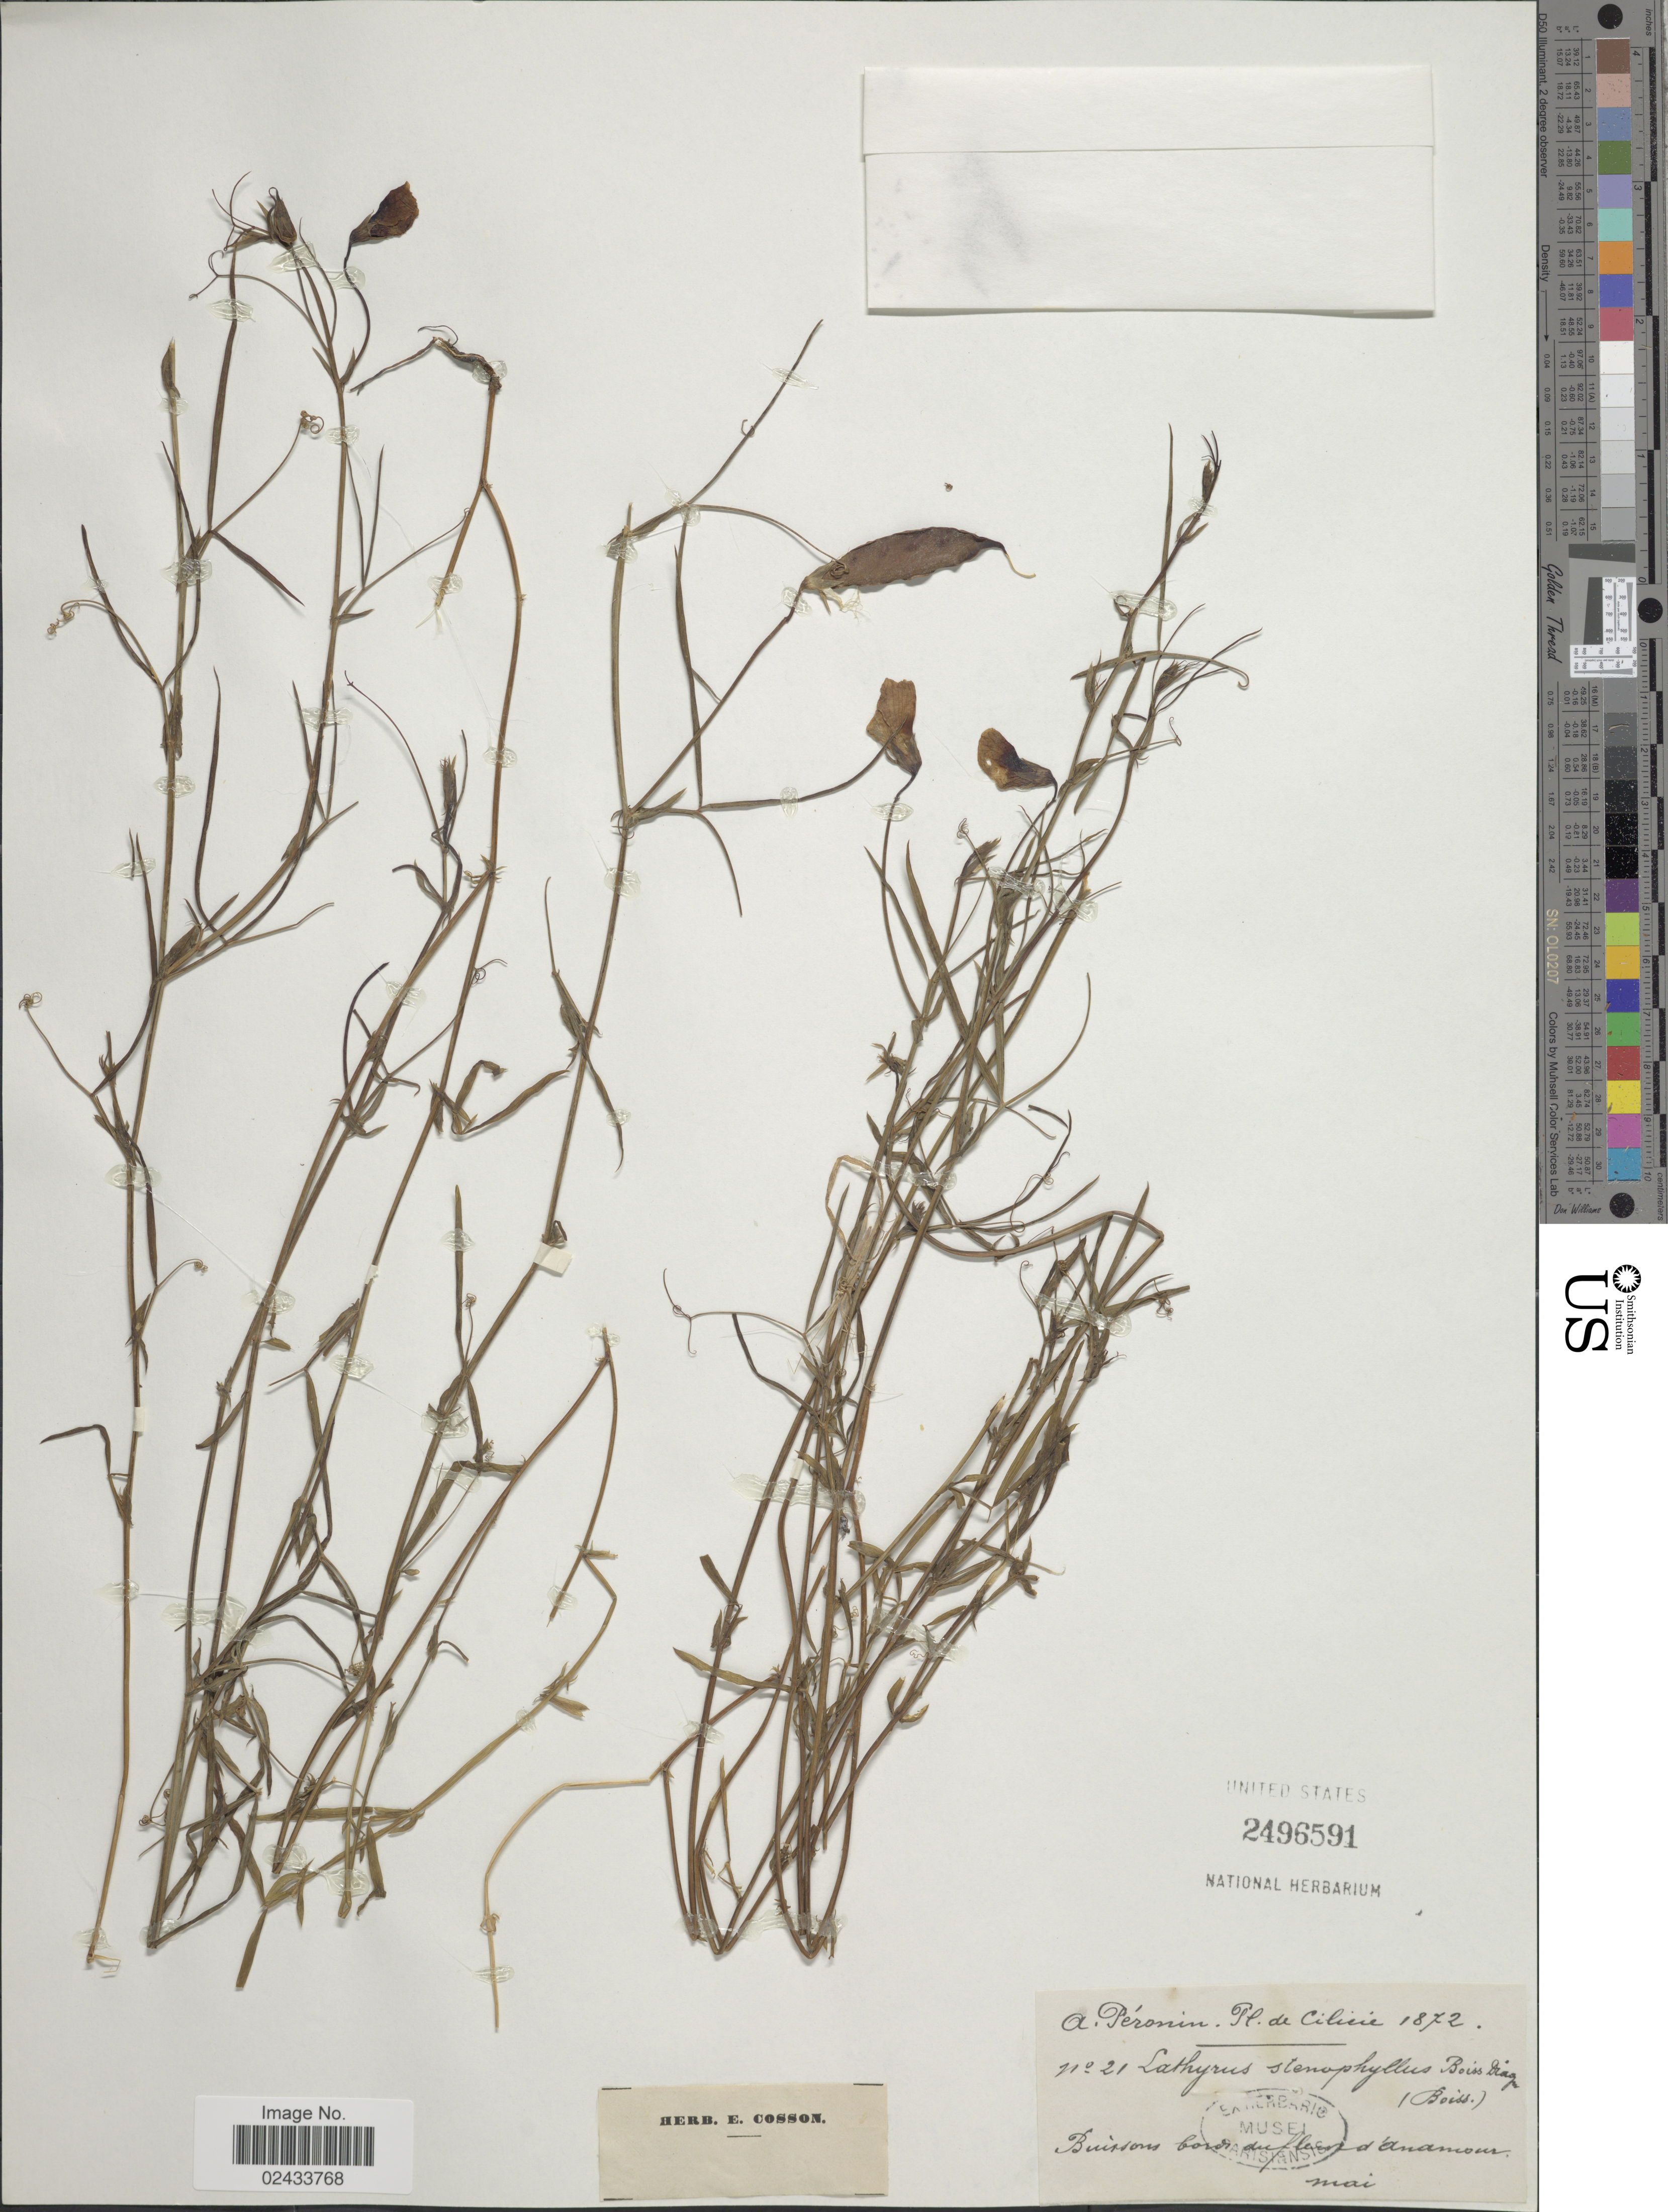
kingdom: Plantae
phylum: Tracheophyta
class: Magnoliopsida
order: Fabales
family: Fabaceae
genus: Lathyrus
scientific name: Lathyrus stenophyllus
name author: Boiss. & Heldr.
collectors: A. Péronin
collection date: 1872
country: Turkey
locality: Cilisie, Buissons bords du flor d'anamour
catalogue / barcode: US 2496591